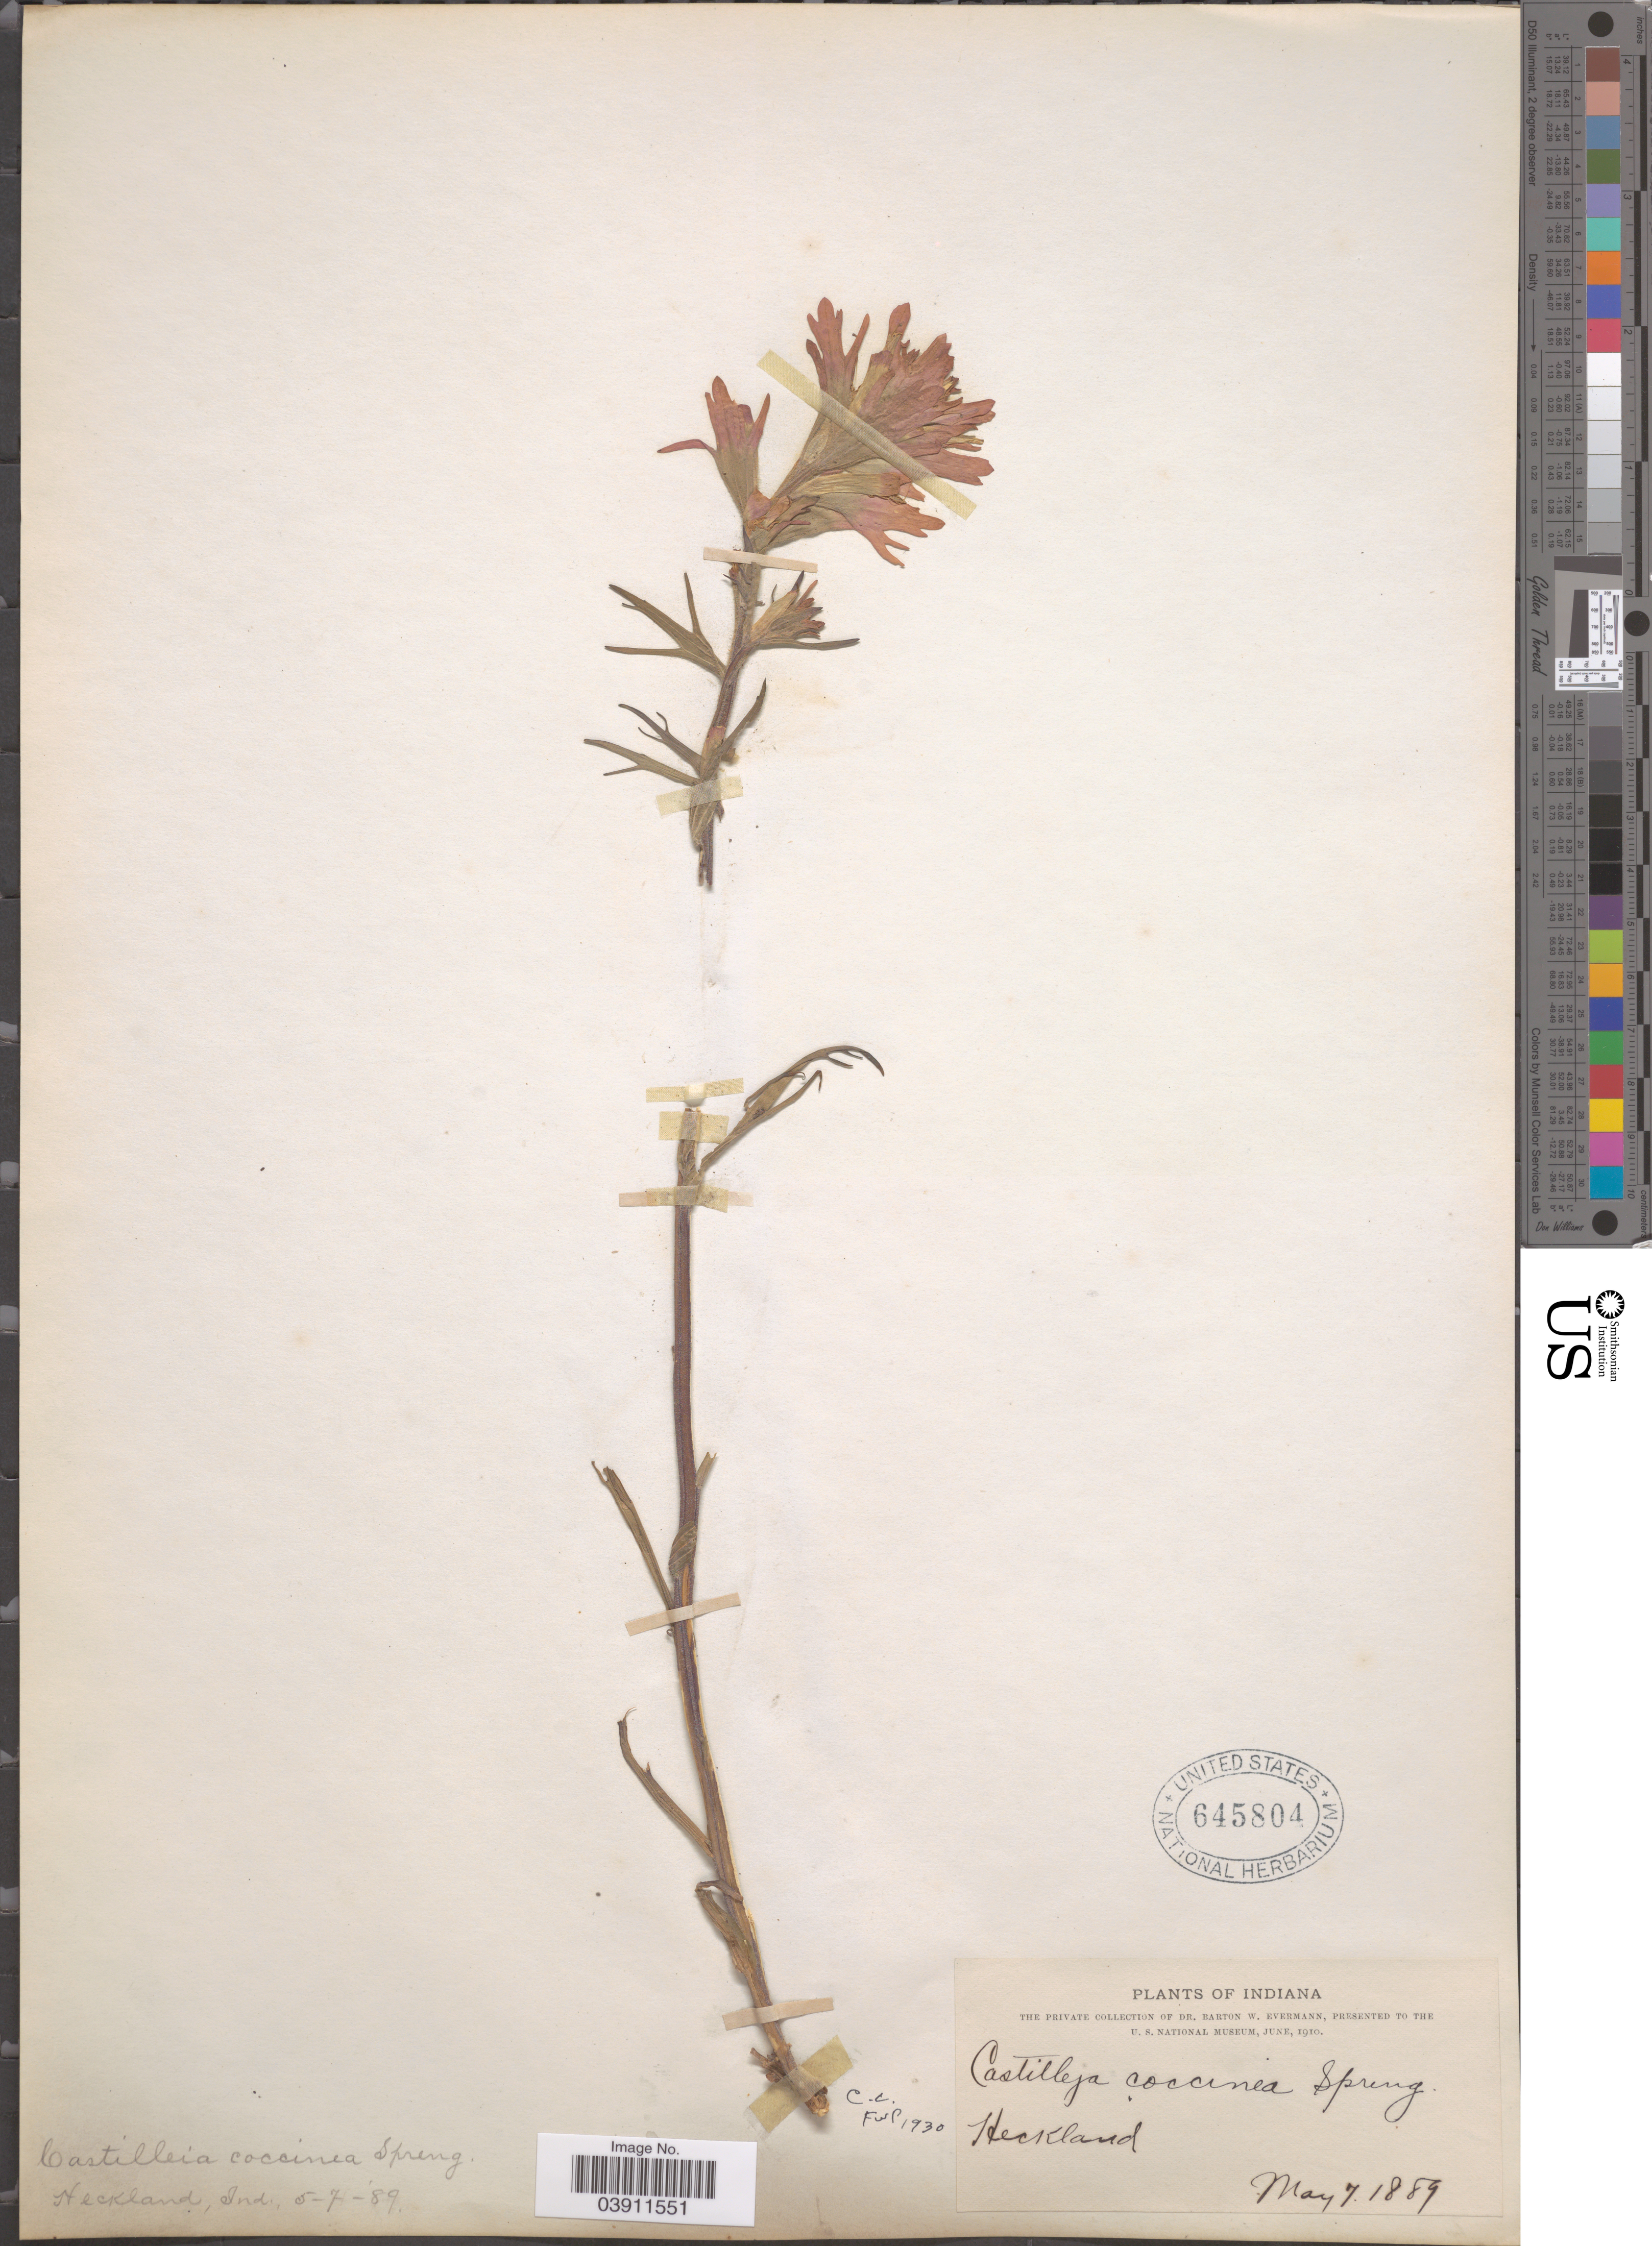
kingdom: Plantae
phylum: Tracheophyta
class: Magnoliopsida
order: Lamiales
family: Orobanchaceae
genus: Castilleja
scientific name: Castilleja coccinea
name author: (L.) Spreng.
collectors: B. W. Evermann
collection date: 1889-05-07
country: United States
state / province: Indiana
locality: Heckland.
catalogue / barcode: US 645804